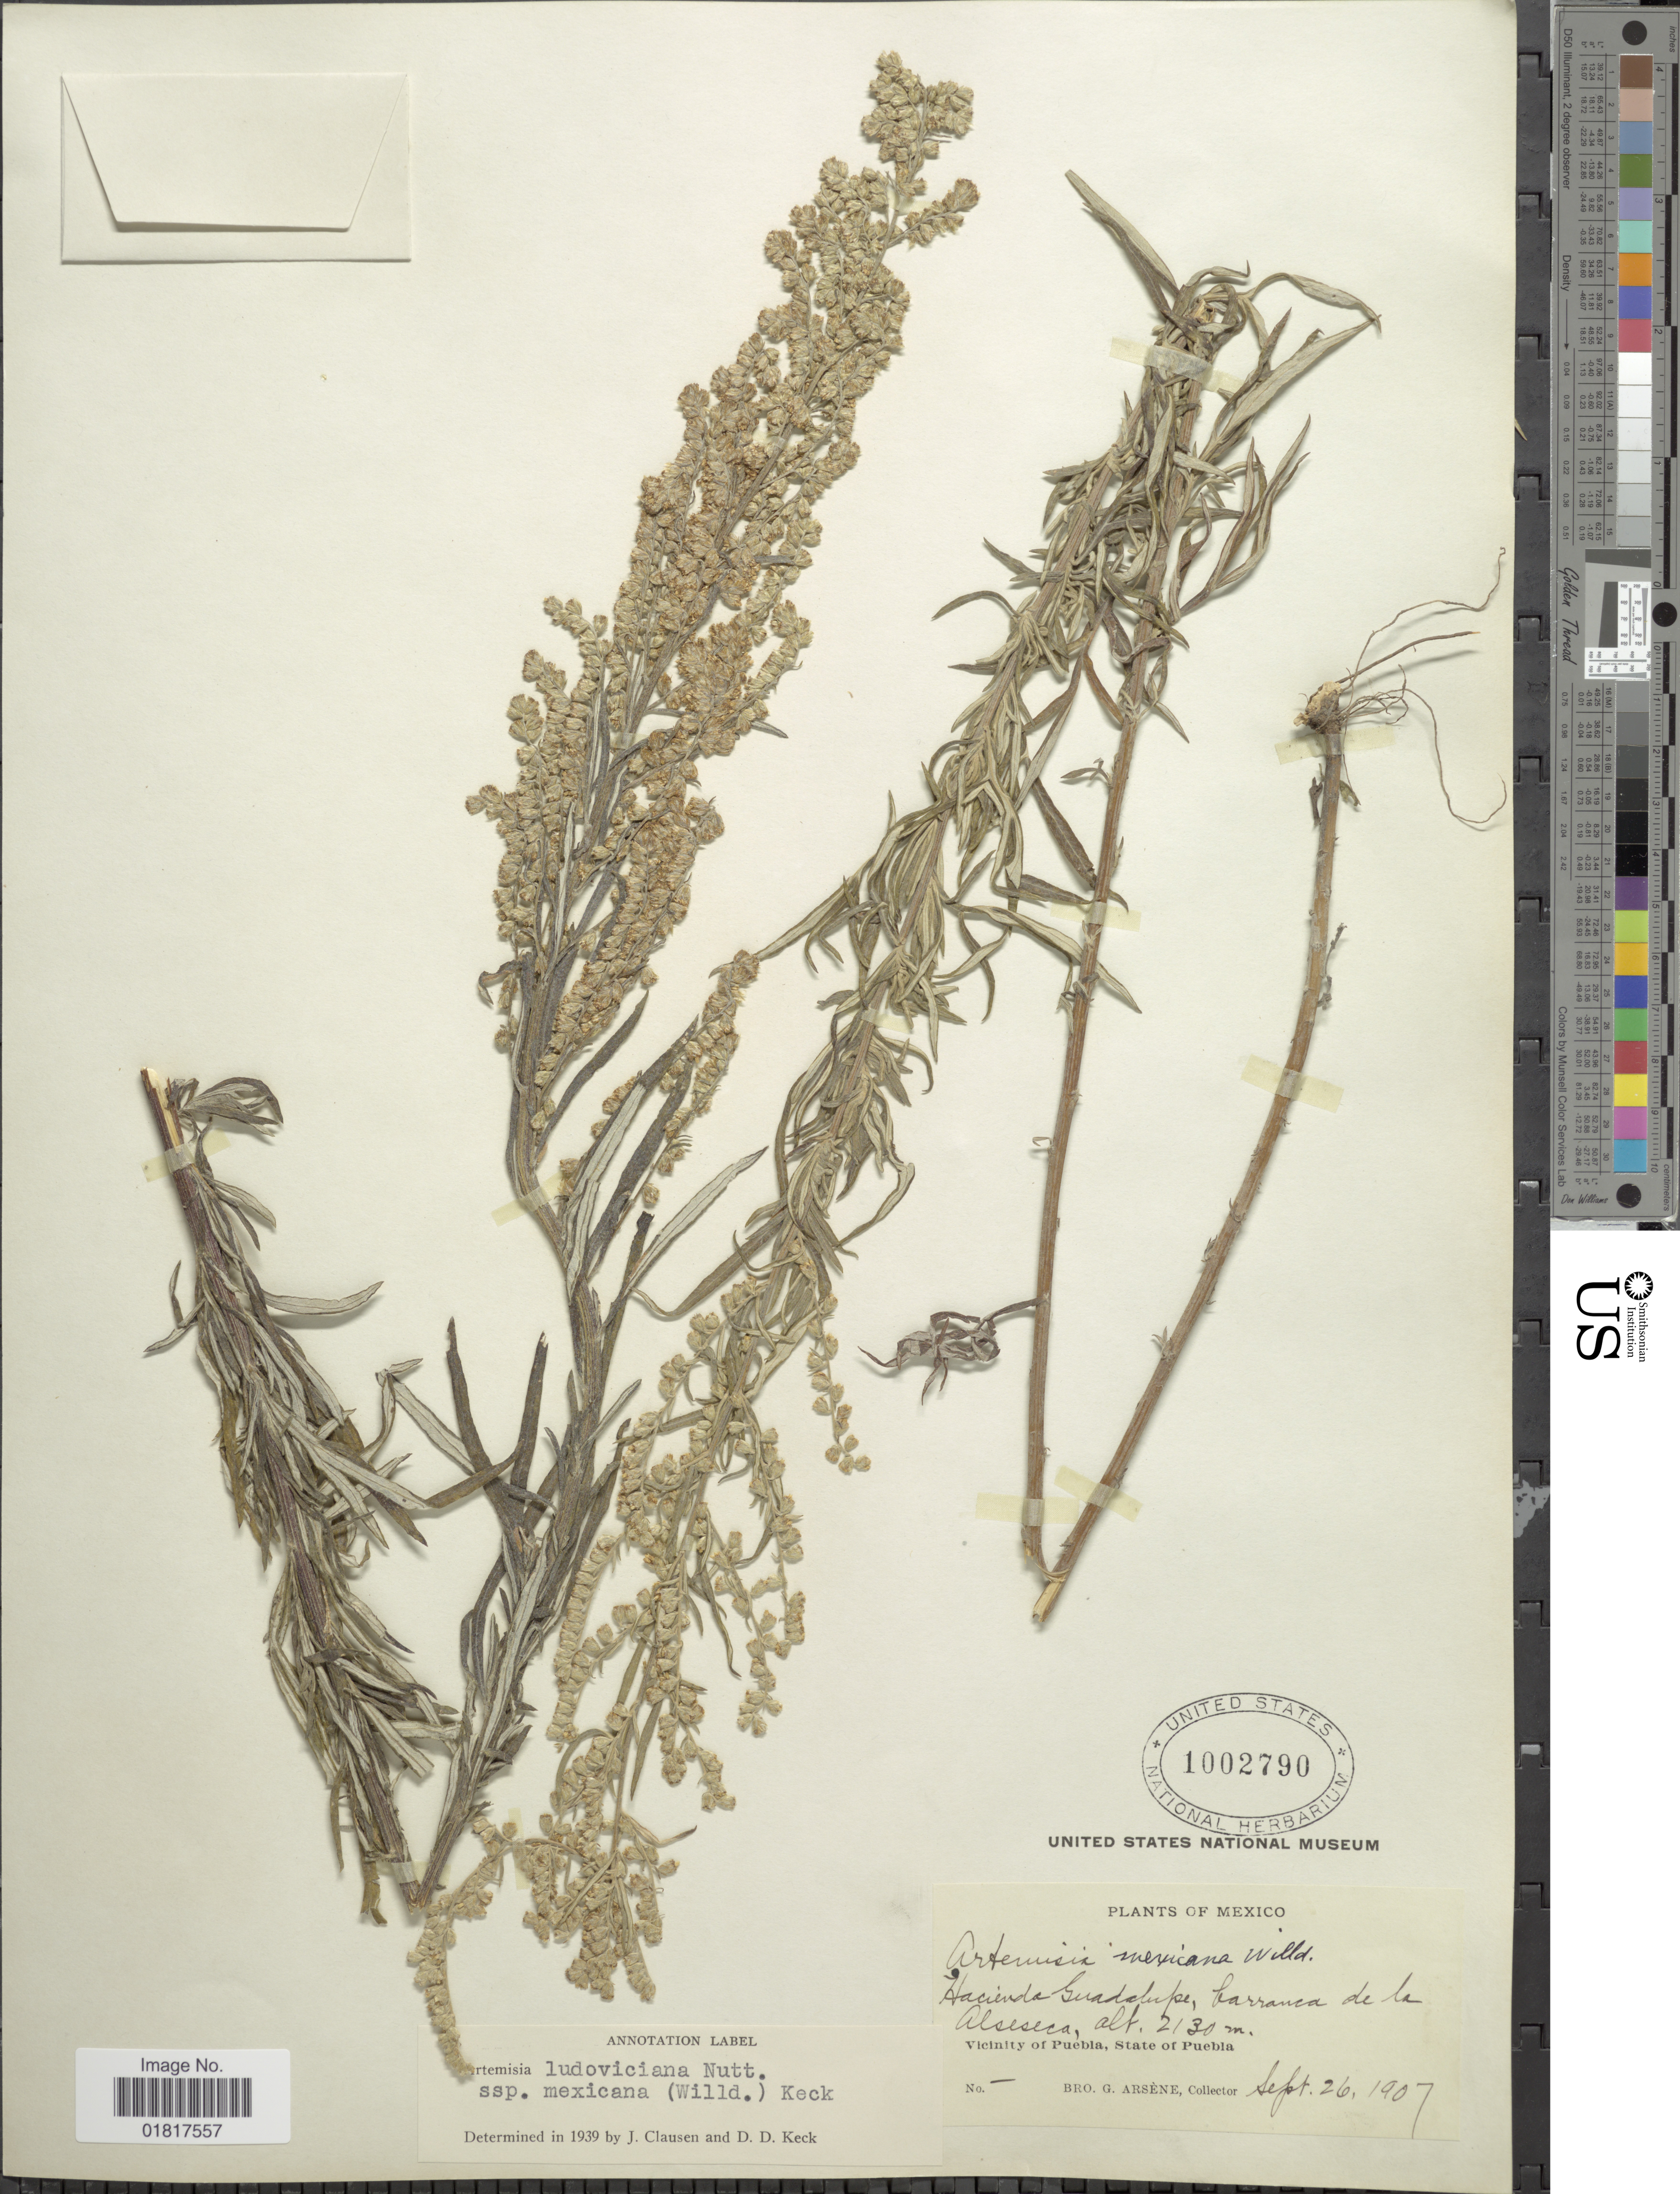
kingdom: Plantae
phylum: Tracheophyta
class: Magnoliopsida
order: Asterales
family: Asteraceae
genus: Artemisia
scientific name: Artemisia ludoviciana subsp. mexicana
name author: (Willd. ex Spreng.) D.D. Keck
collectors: Bro. G. Arsène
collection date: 1907-09-26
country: Mexico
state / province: Puebla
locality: Hacienda Guadalupe, barranca de la Alseseca, Vicinity of Puebla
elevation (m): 2130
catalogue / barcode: US 1002790